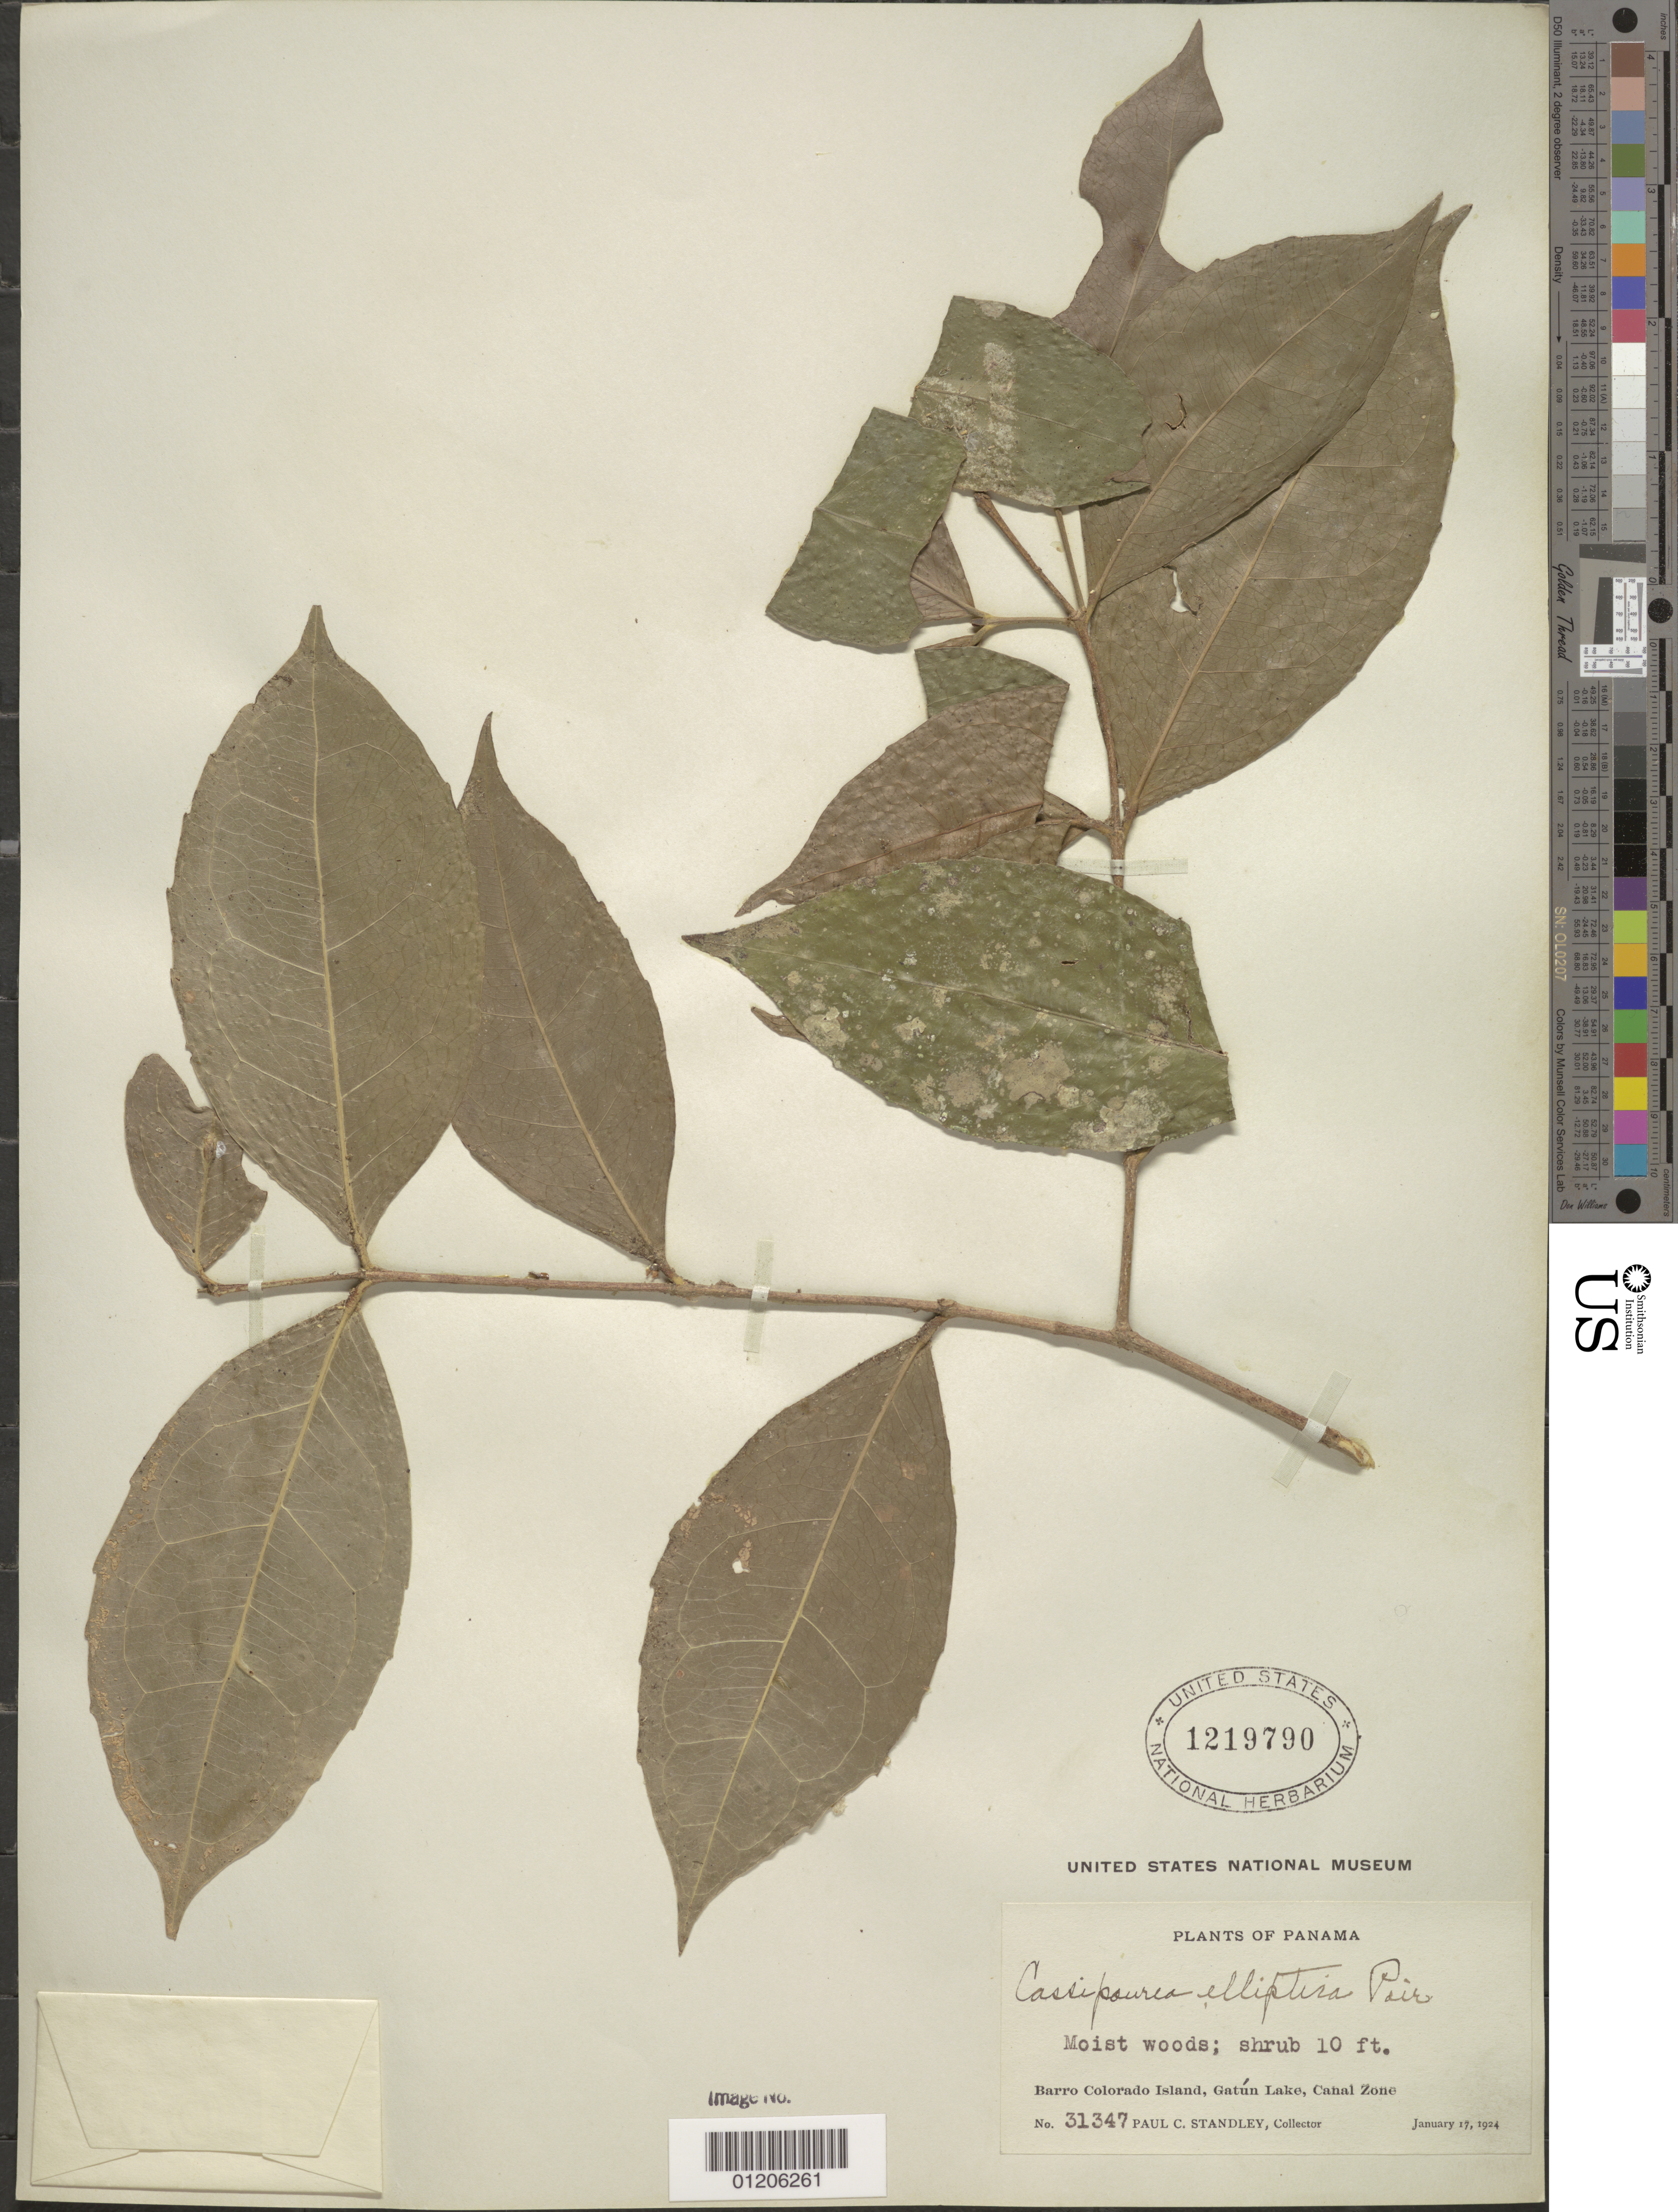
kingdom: Plantae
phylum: Tracheophyta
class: Magnoliopsida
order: Malpighiales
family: Rhizophoraceae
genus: Cassipourea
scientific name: Cassipourea elliptica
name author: (Sw.) Poir.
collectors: P. C. Standley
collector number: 31347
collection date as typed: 17 Jan 1924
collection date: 1924-01-17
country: Panama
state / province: Panamá Oeste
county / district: Canal Zone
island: Barro Colorado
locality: Barro Colorado Island, Gatun Lake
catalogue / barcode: US 1219790